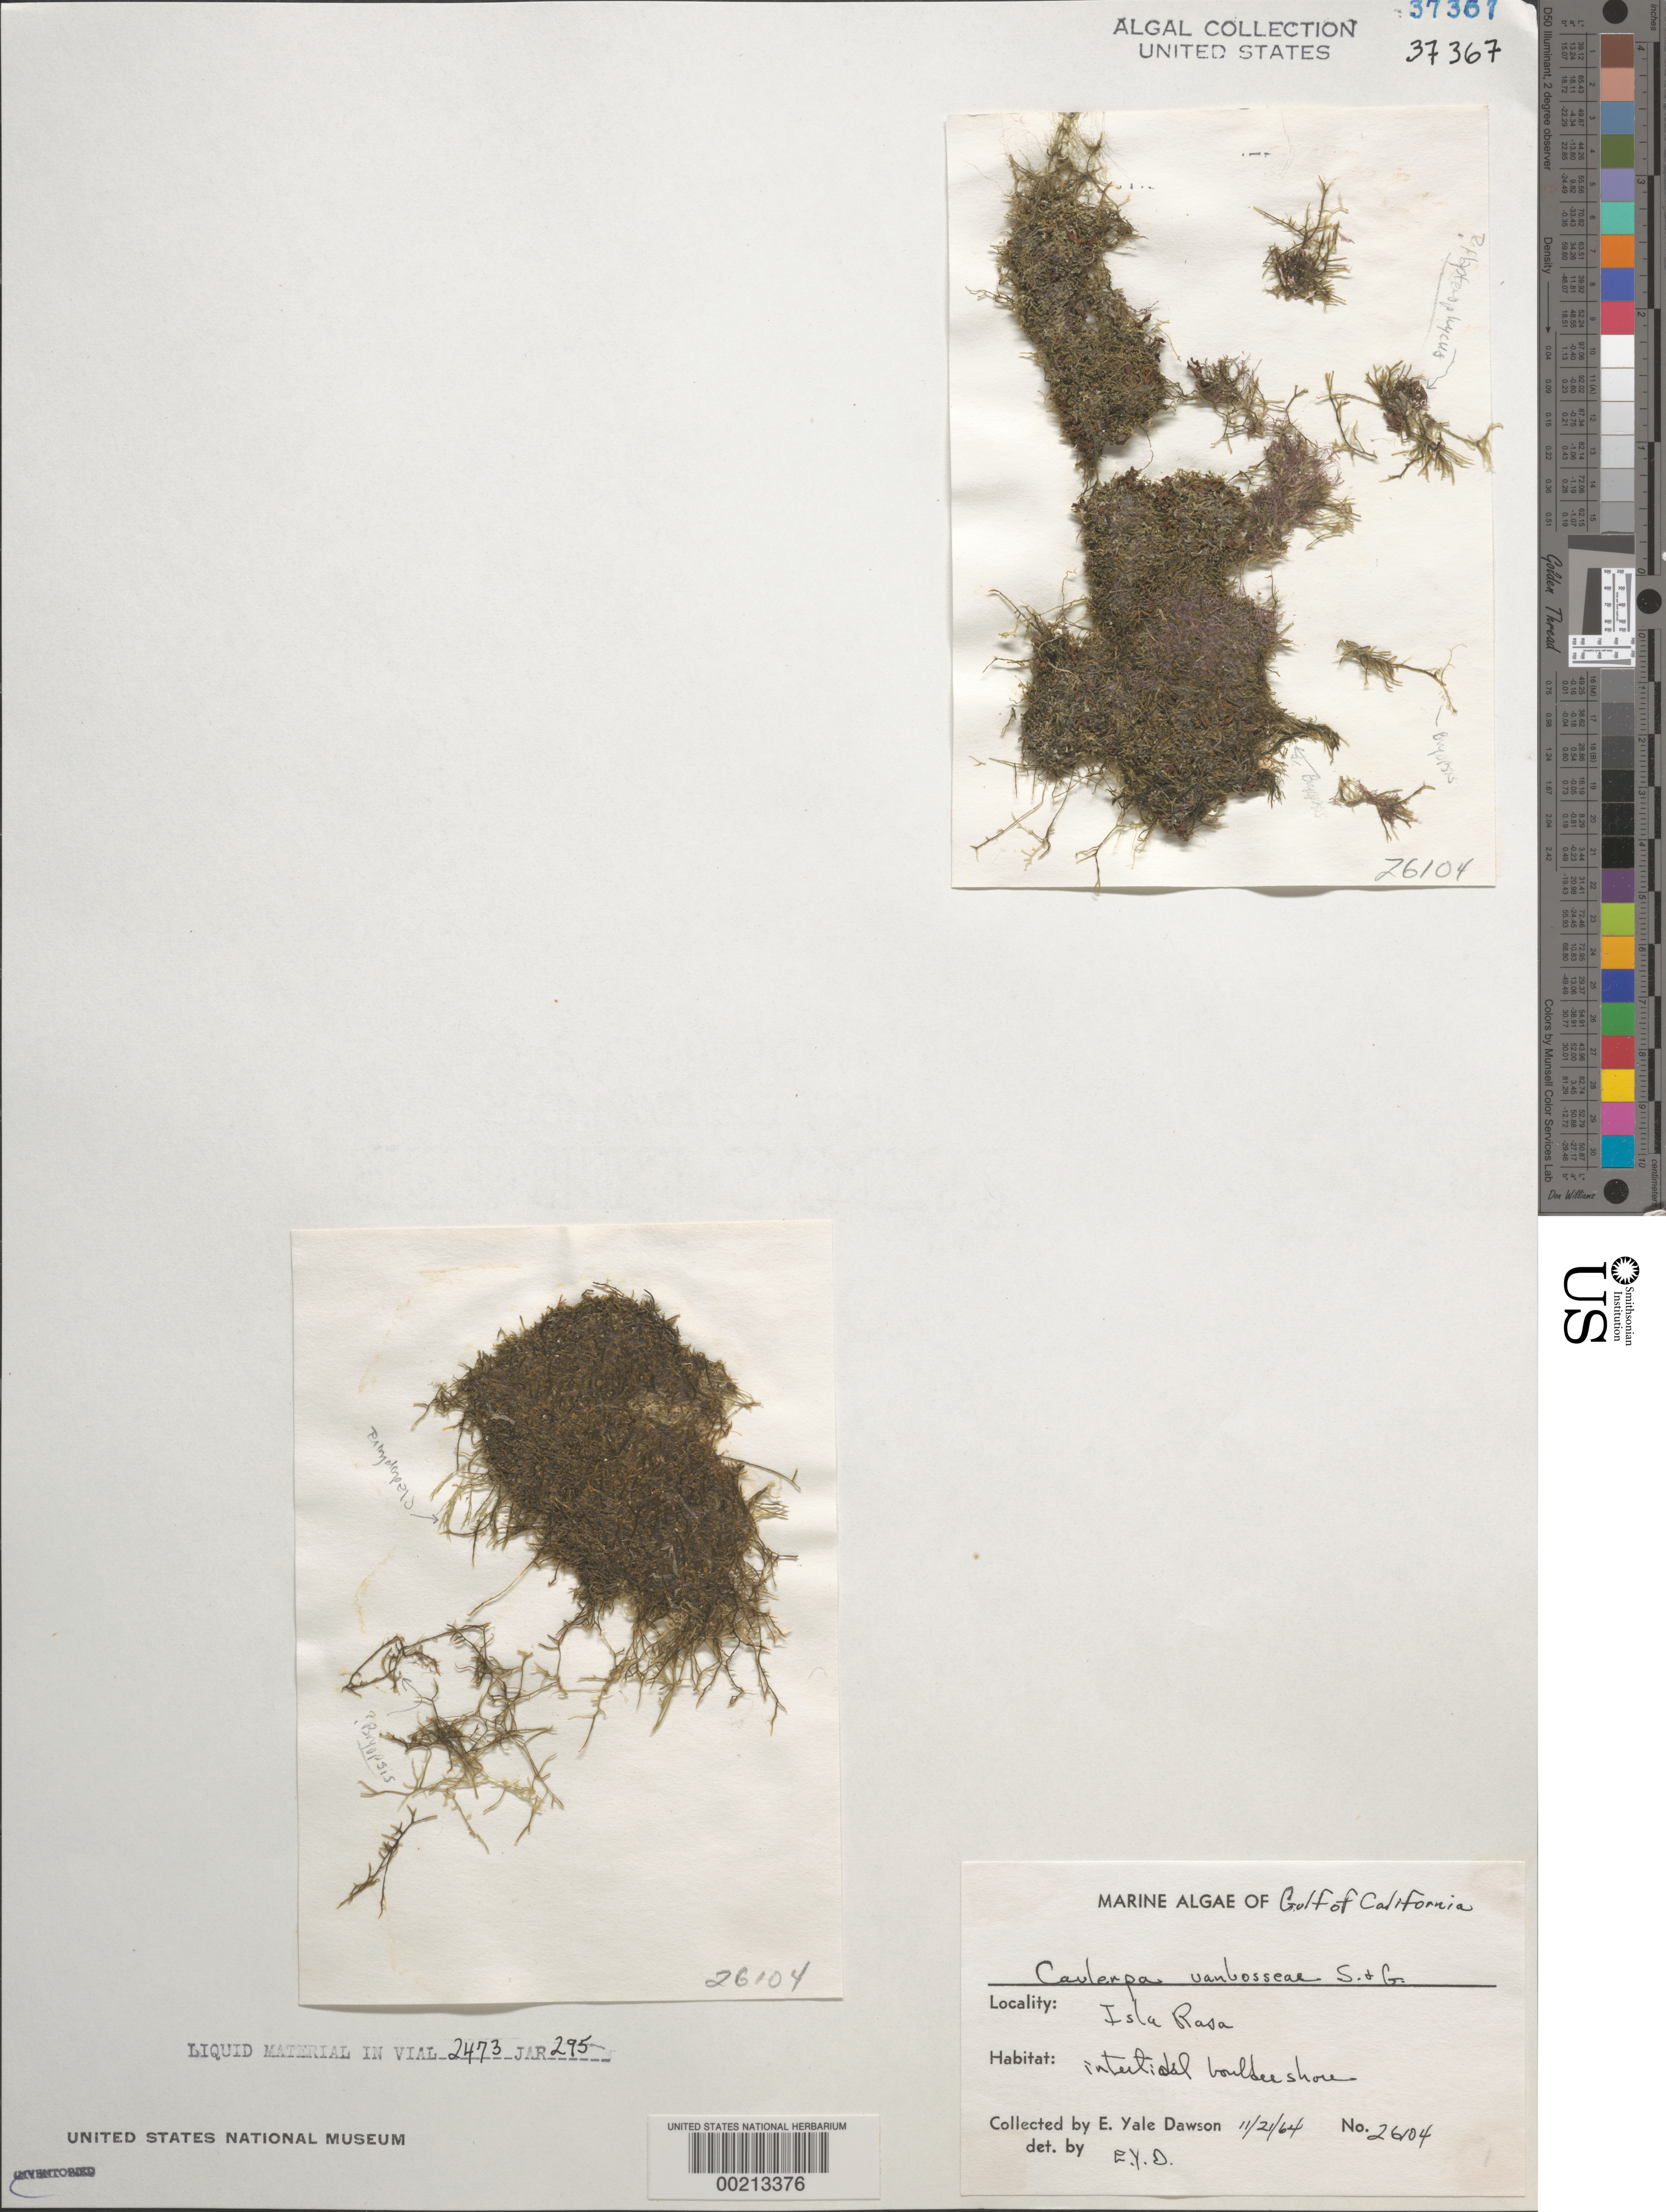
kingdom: Plantae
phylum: Chlorophyta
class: Ulvophyceae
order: Cladophorales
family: Cladophoraceae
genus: Cladophora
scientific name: Cladophora glomerata var. crassior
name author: (C. Agardh) C. Hoek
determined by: Algae name updating Project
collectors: E. Y. Dawson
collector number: EYD 26104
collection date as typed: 21 Nov 1964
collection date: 1964-11-21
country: Mexico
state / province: Baja California Sur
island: Isla Raza (Isla Rasa)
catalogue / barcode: US 37367